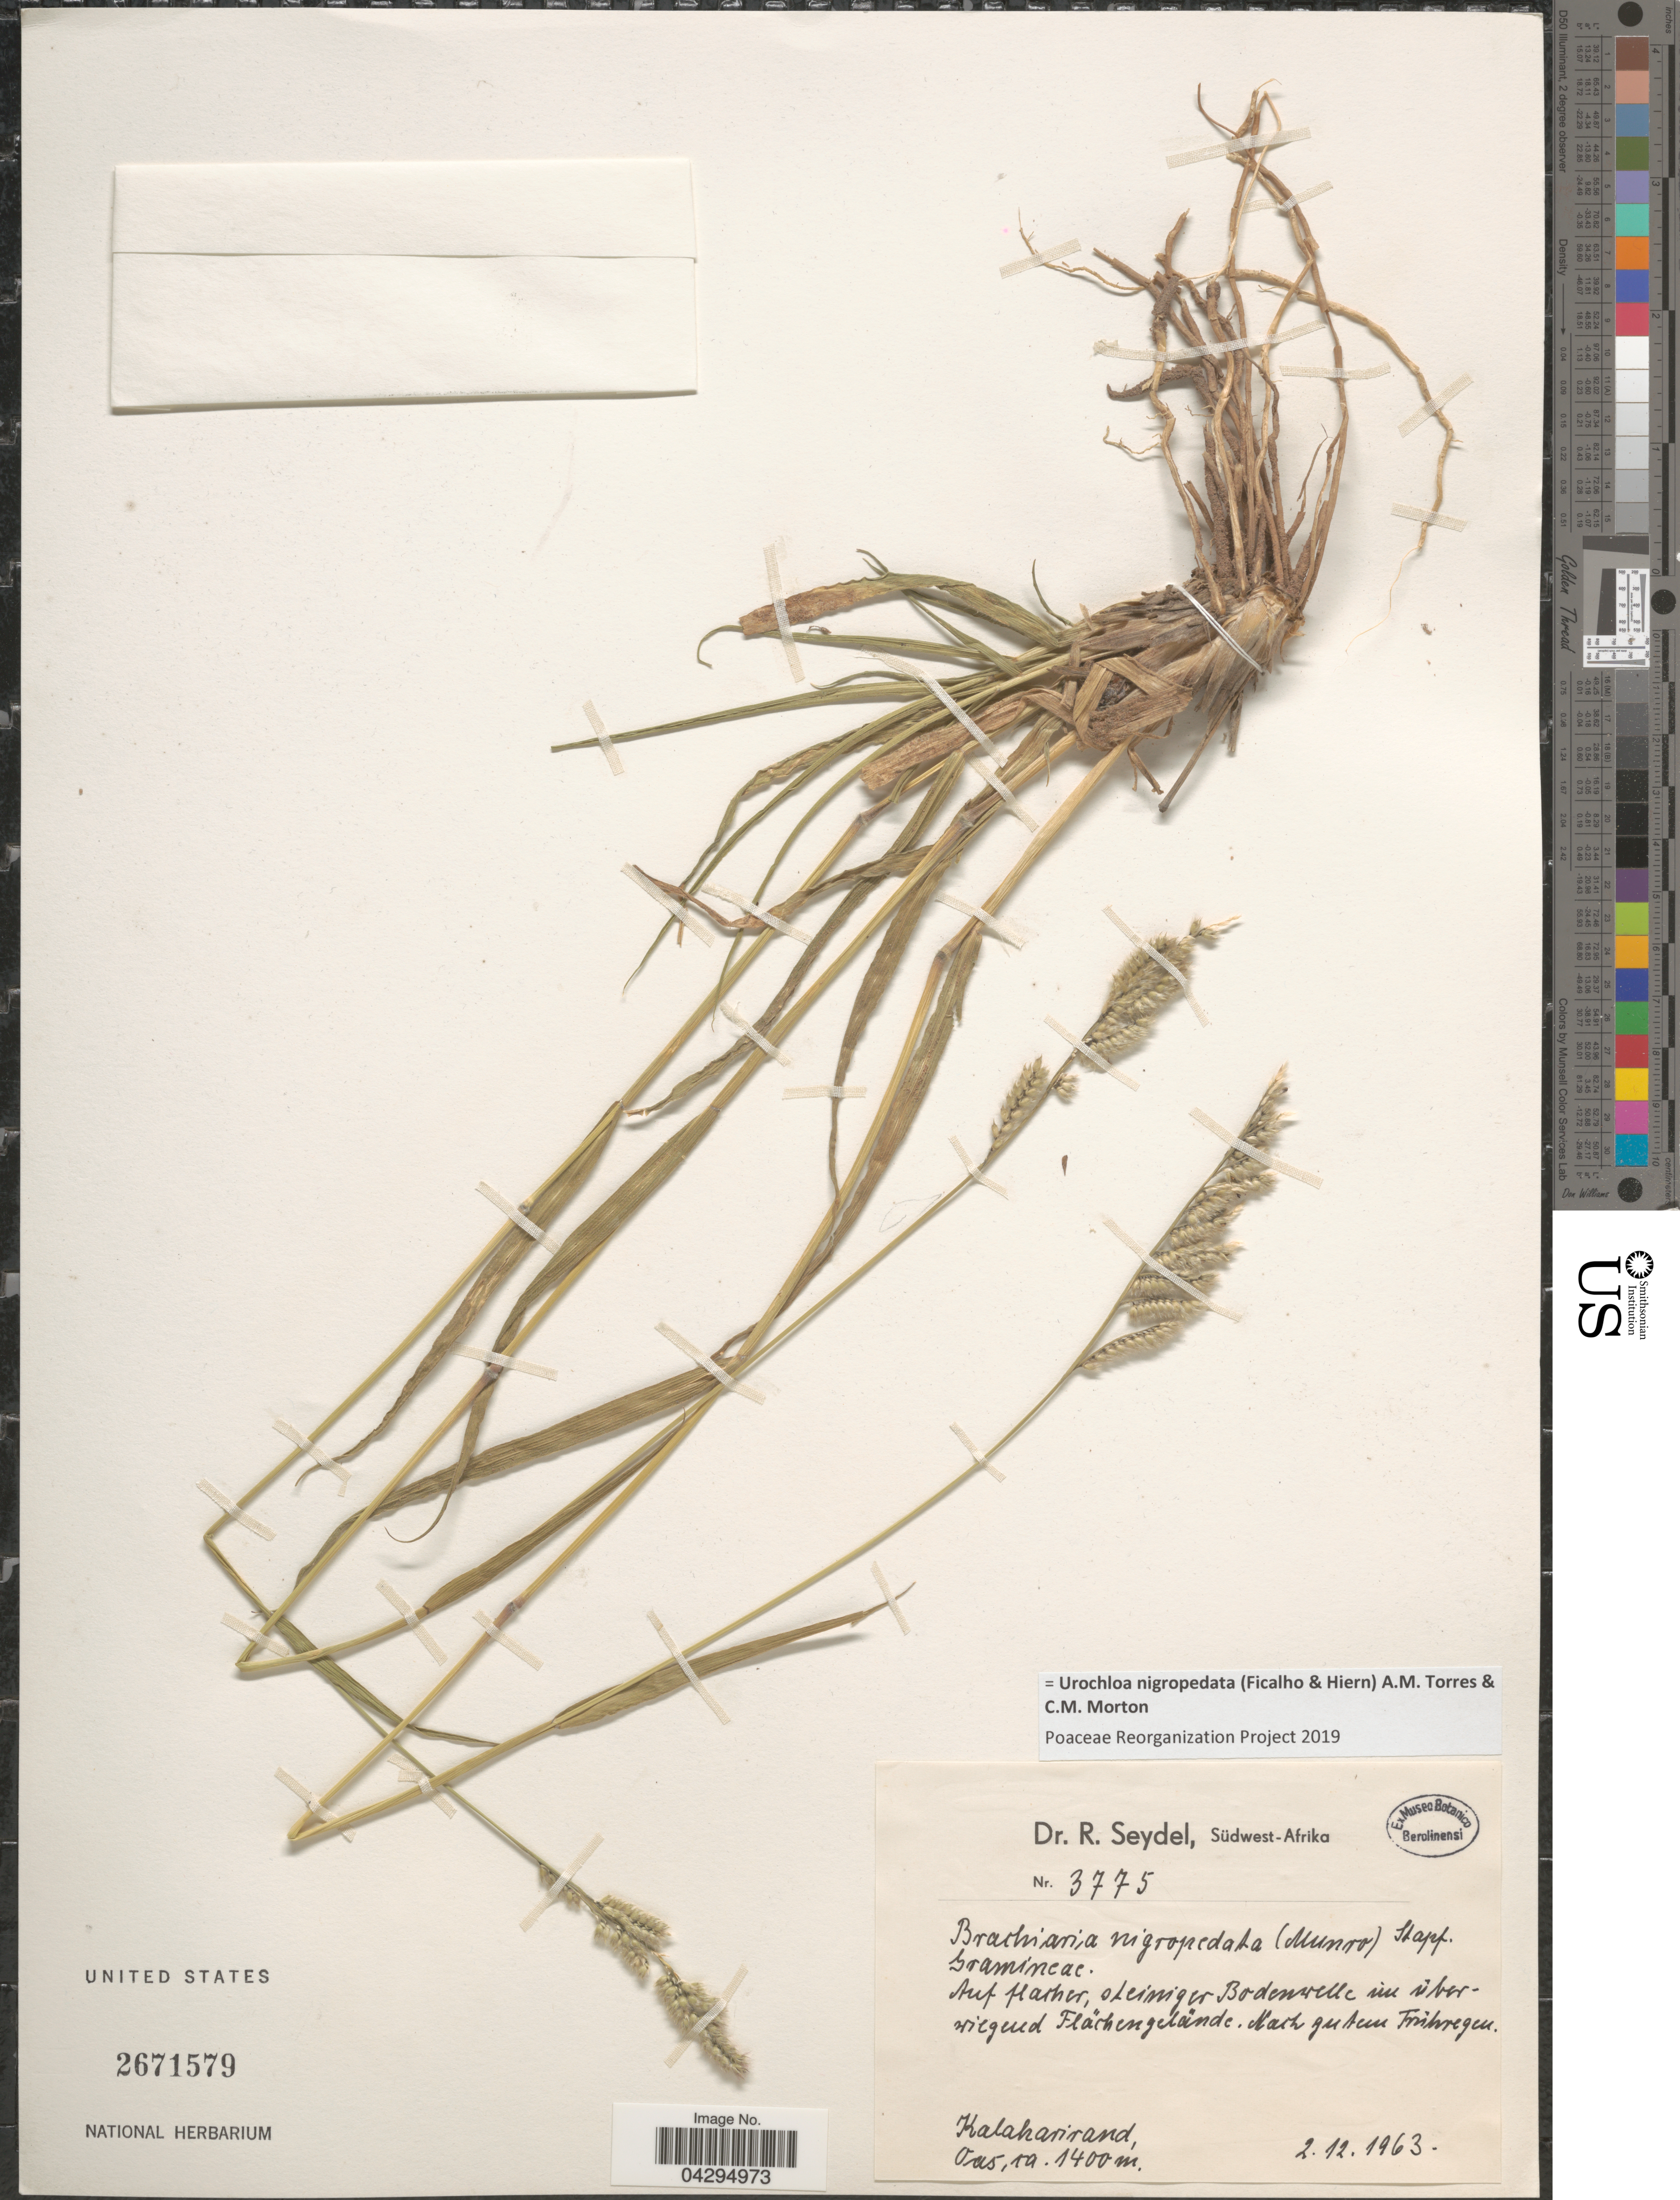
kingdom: Plantae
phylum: Tracheophyta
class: Liliopsida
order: Poales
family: Poaceae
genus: Urochloa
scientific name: Urochloa nigropedata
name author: (Ficalho & Hiern) A.M. Torres & C.M. Morton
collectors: R. Seydel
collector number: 3775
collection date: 1963-12-02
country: Namibia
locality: Kalaharirand.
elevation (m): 1400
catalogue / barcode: US 2671579